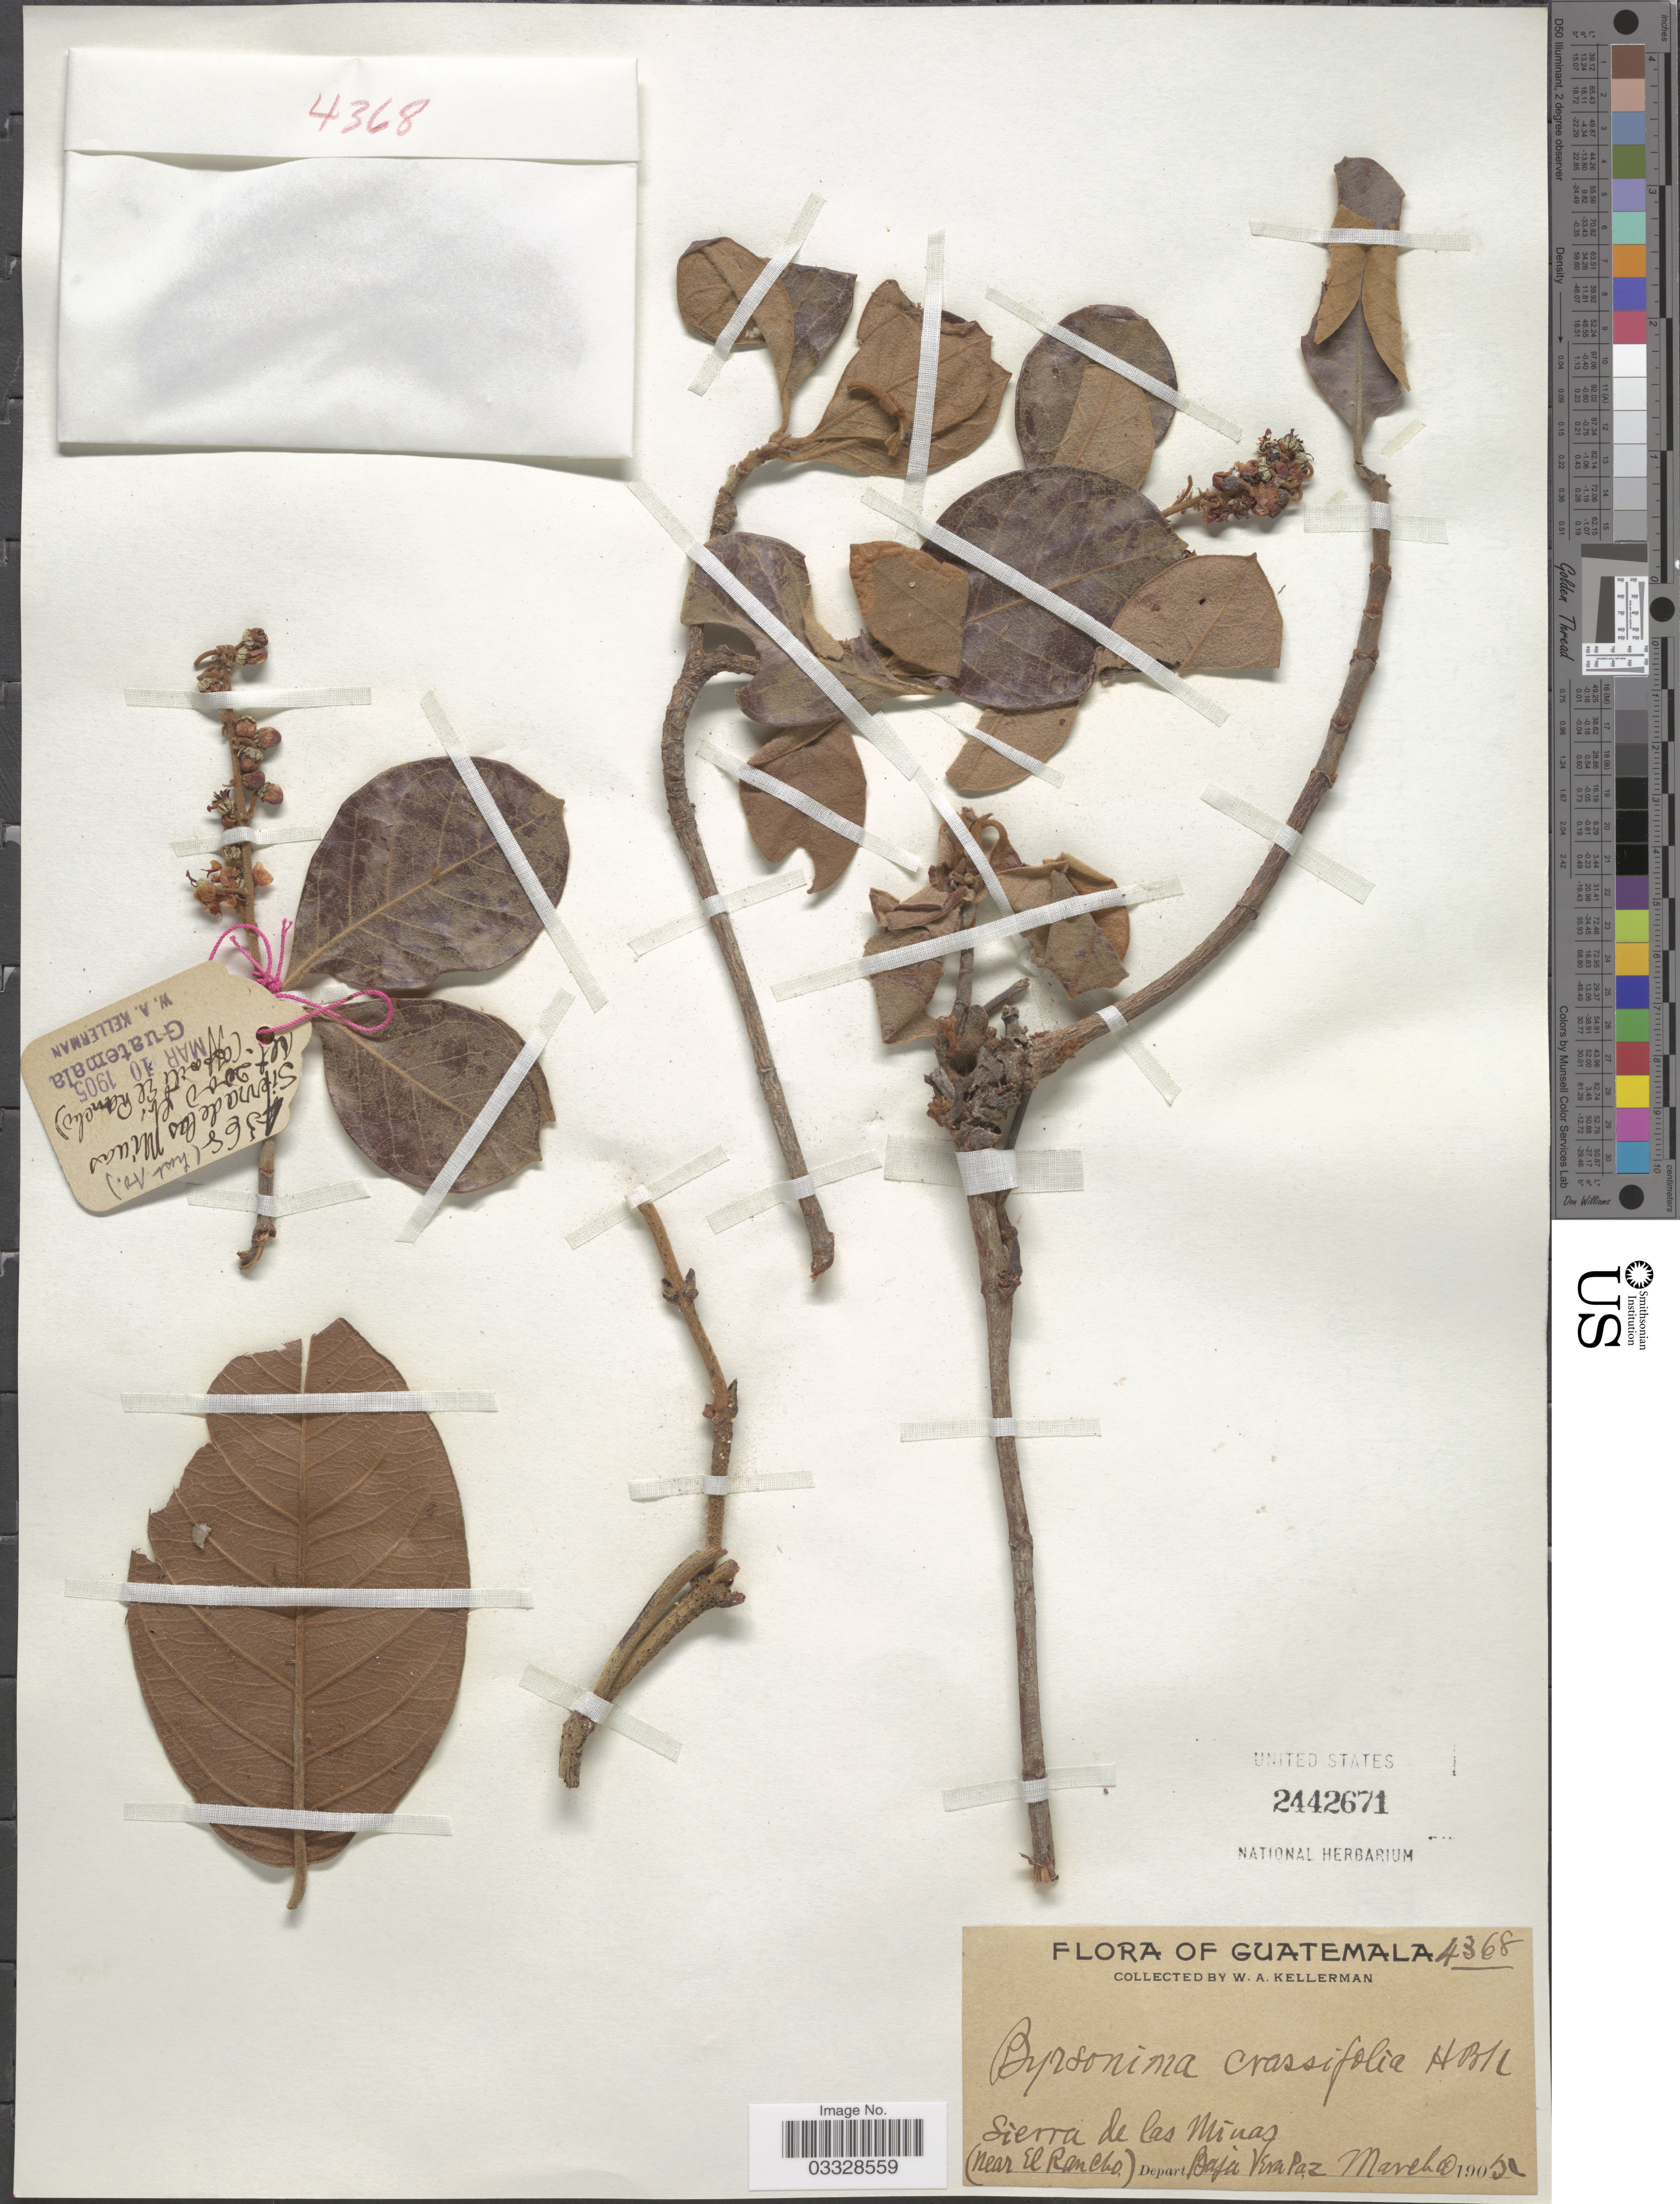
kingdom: Plantae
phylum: Tracheophyta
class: Magnoliopsida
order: Malpighiales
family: Malpighiaceae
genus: Byrsonima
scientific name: Byrsonima crassifolia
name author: (L.) Kunth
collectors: W. Kellerman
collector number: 4368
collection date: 1905-03-10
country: Guatemala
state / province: Baja Verapaz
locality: Sierra de las Minas (near El Rancho), Depart. Baja Vera Paz.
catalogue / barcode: US 2442671